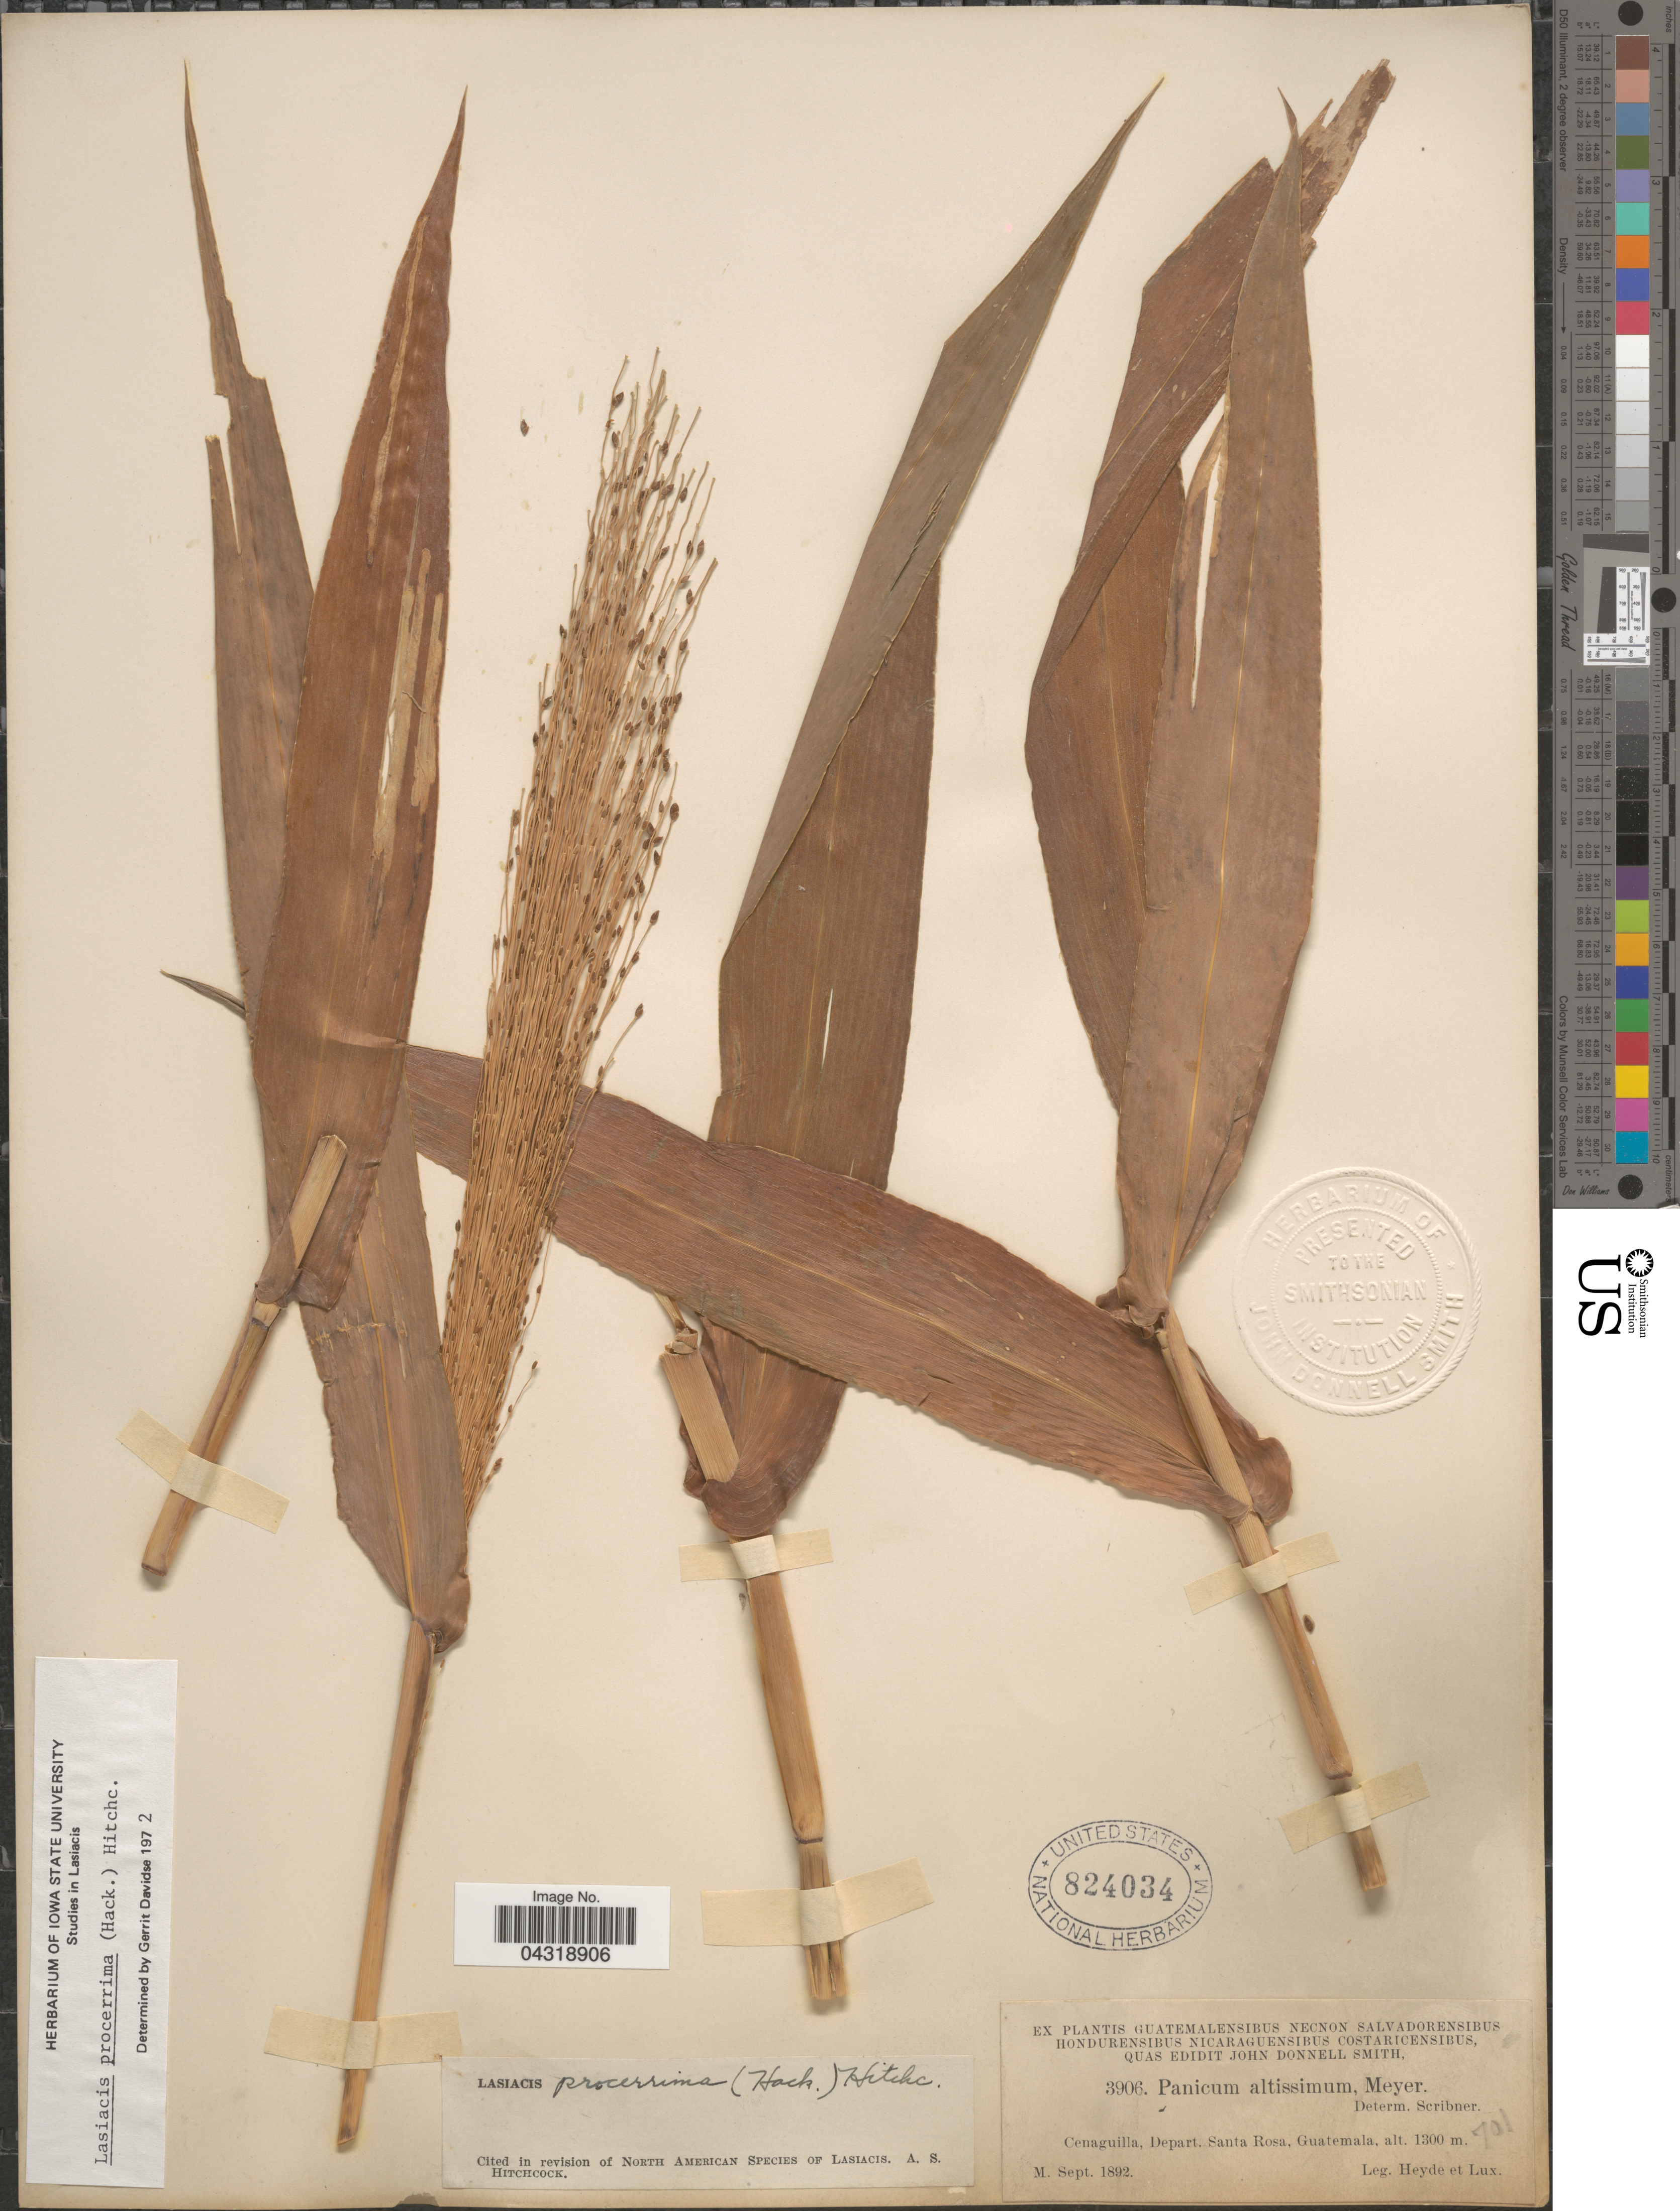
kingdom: Plantae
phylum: Tracheophyta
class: Liliopsida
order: Poales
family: Poaceae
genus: Lasiacis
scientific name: Lasiacis procerrima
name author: (Hack.) Hitchc.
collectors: Heyde & Lux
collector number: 3906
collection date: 1892-09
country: Guatemala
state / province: Santa Rosa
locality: Cenaguilla, Depart. Santa Rosa.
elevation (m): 1300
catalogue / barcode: US 824034